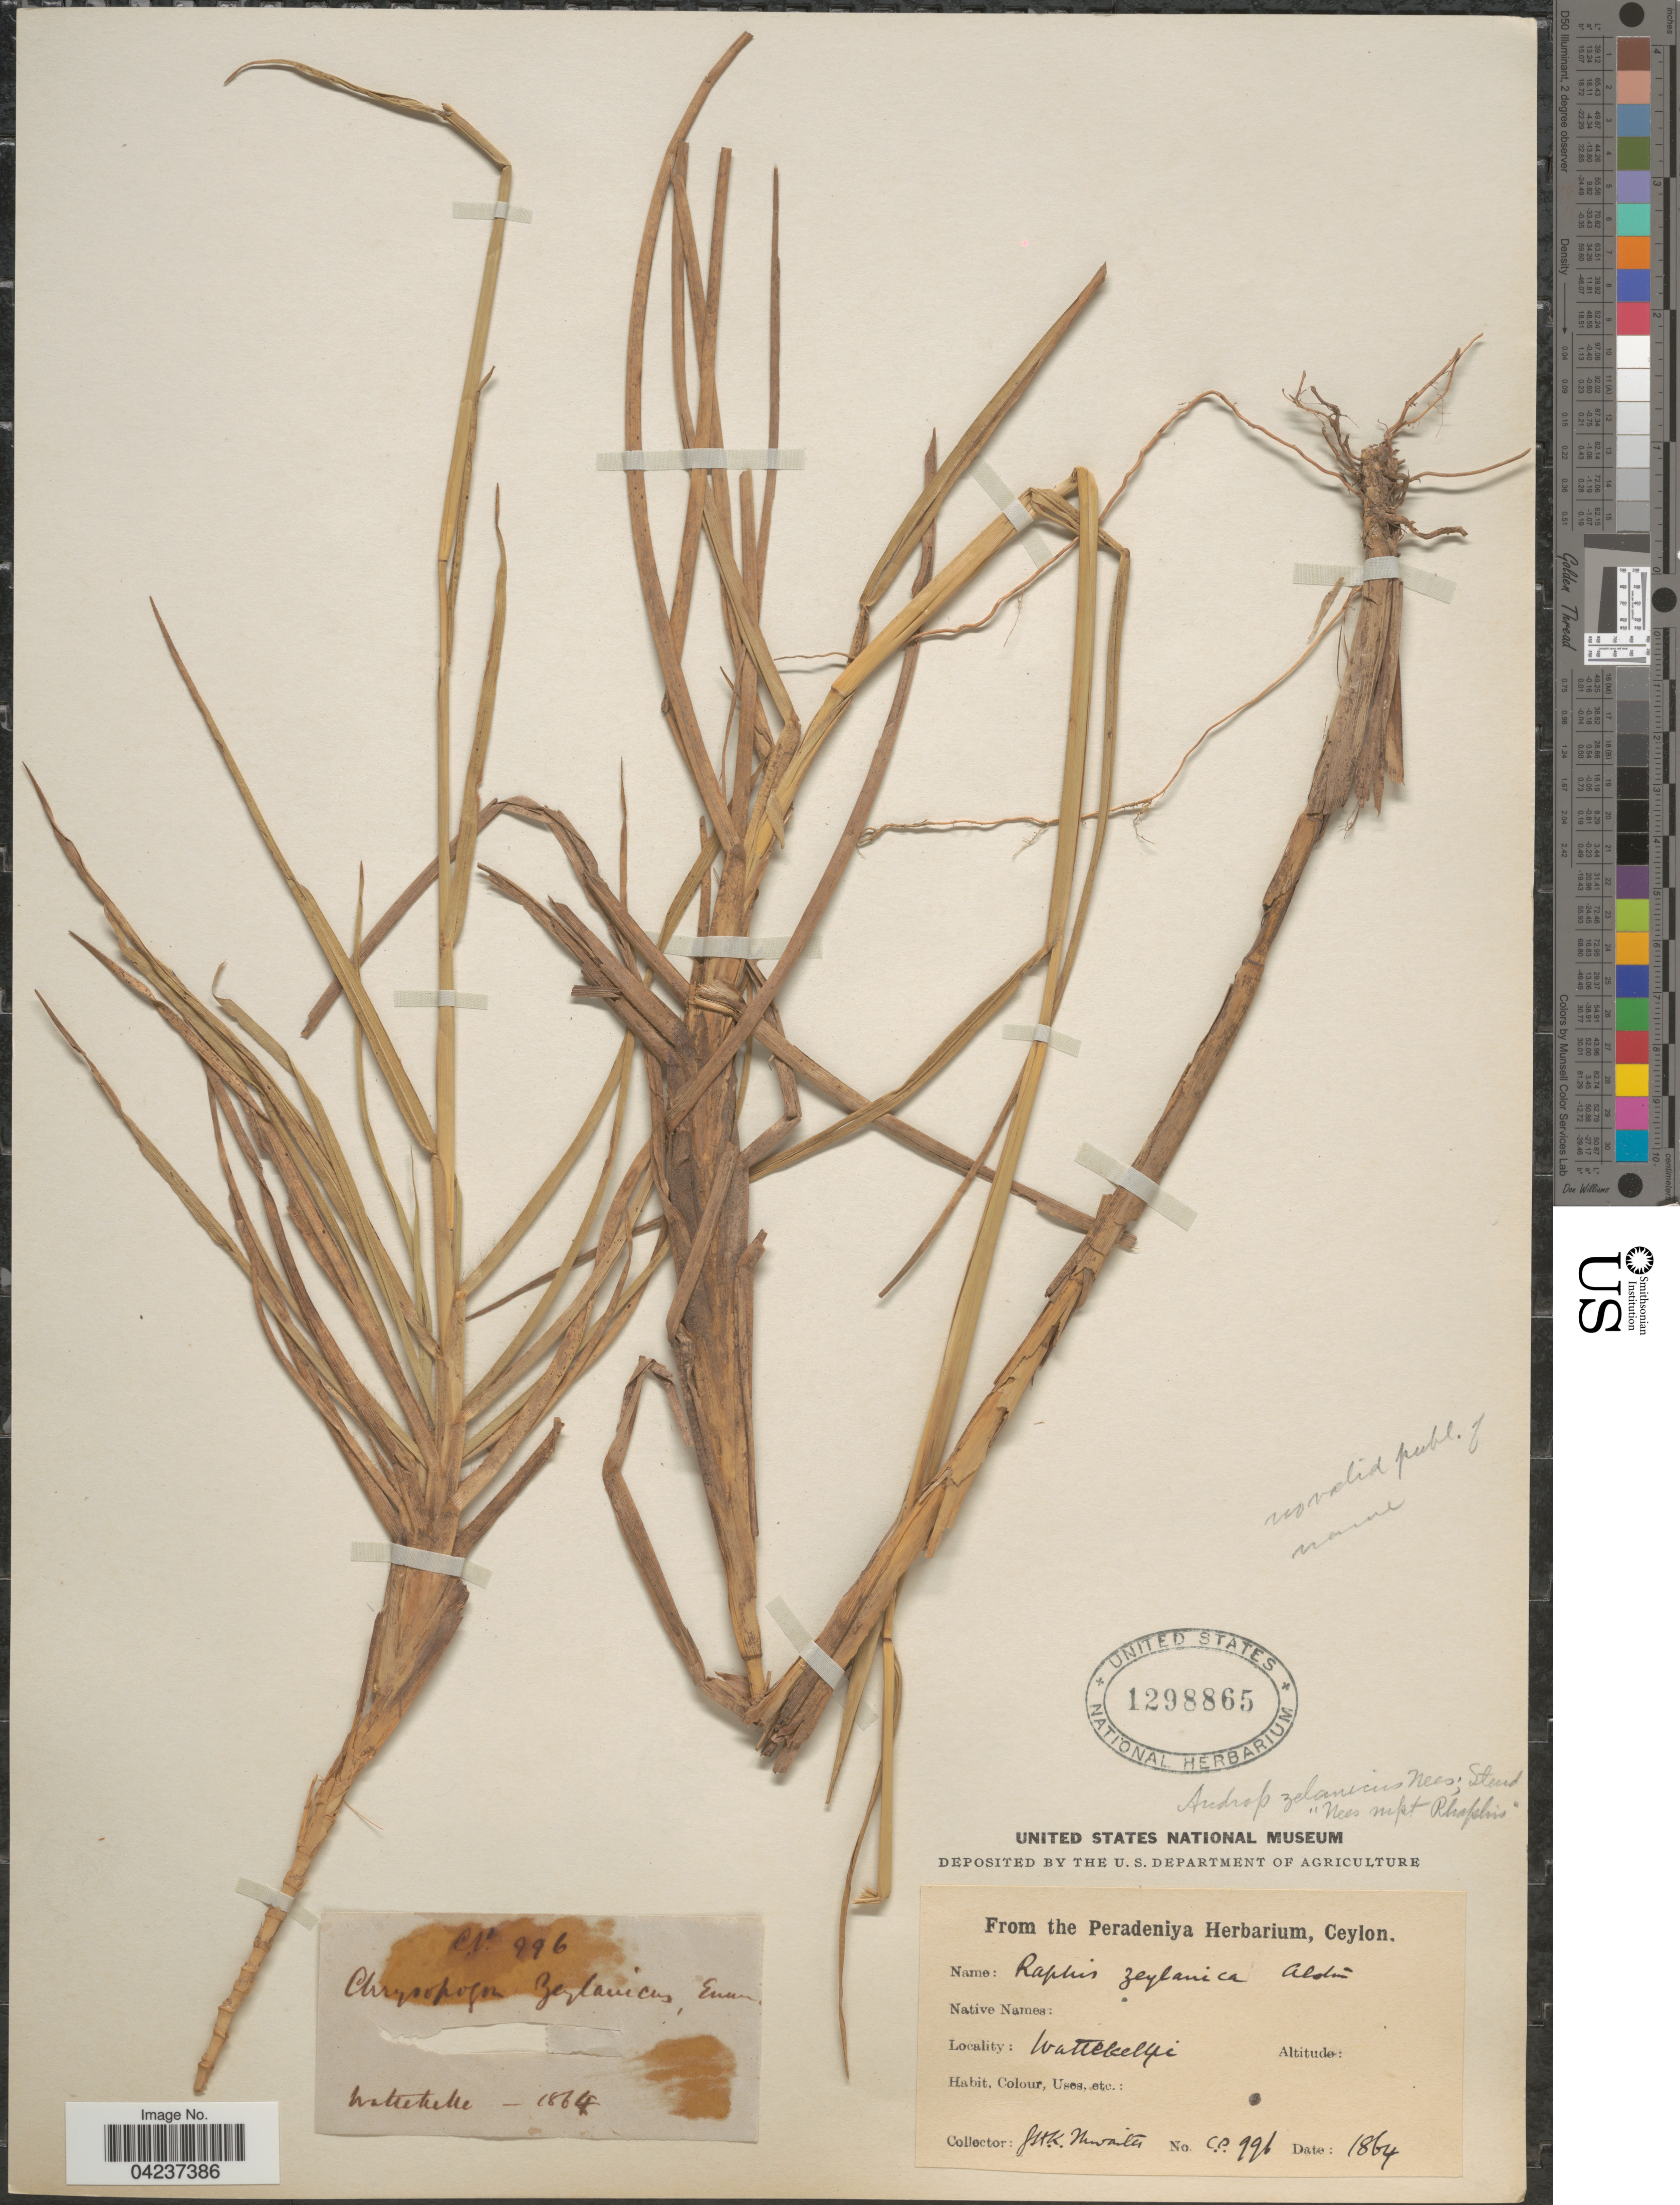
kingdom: Plantae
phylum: Tracheophyta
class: Liliopsida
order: Poales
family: Poaceae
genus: Chrysopogon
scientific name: Chrysopogon nodulibarbis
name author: (Hochst. ex Steud.) Henr.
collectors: G. H. K. Thwaites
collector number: C.P.996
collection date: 1864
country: Sri Lanka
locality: Wattekelyi. [interpreted]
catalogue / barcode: US 1298865